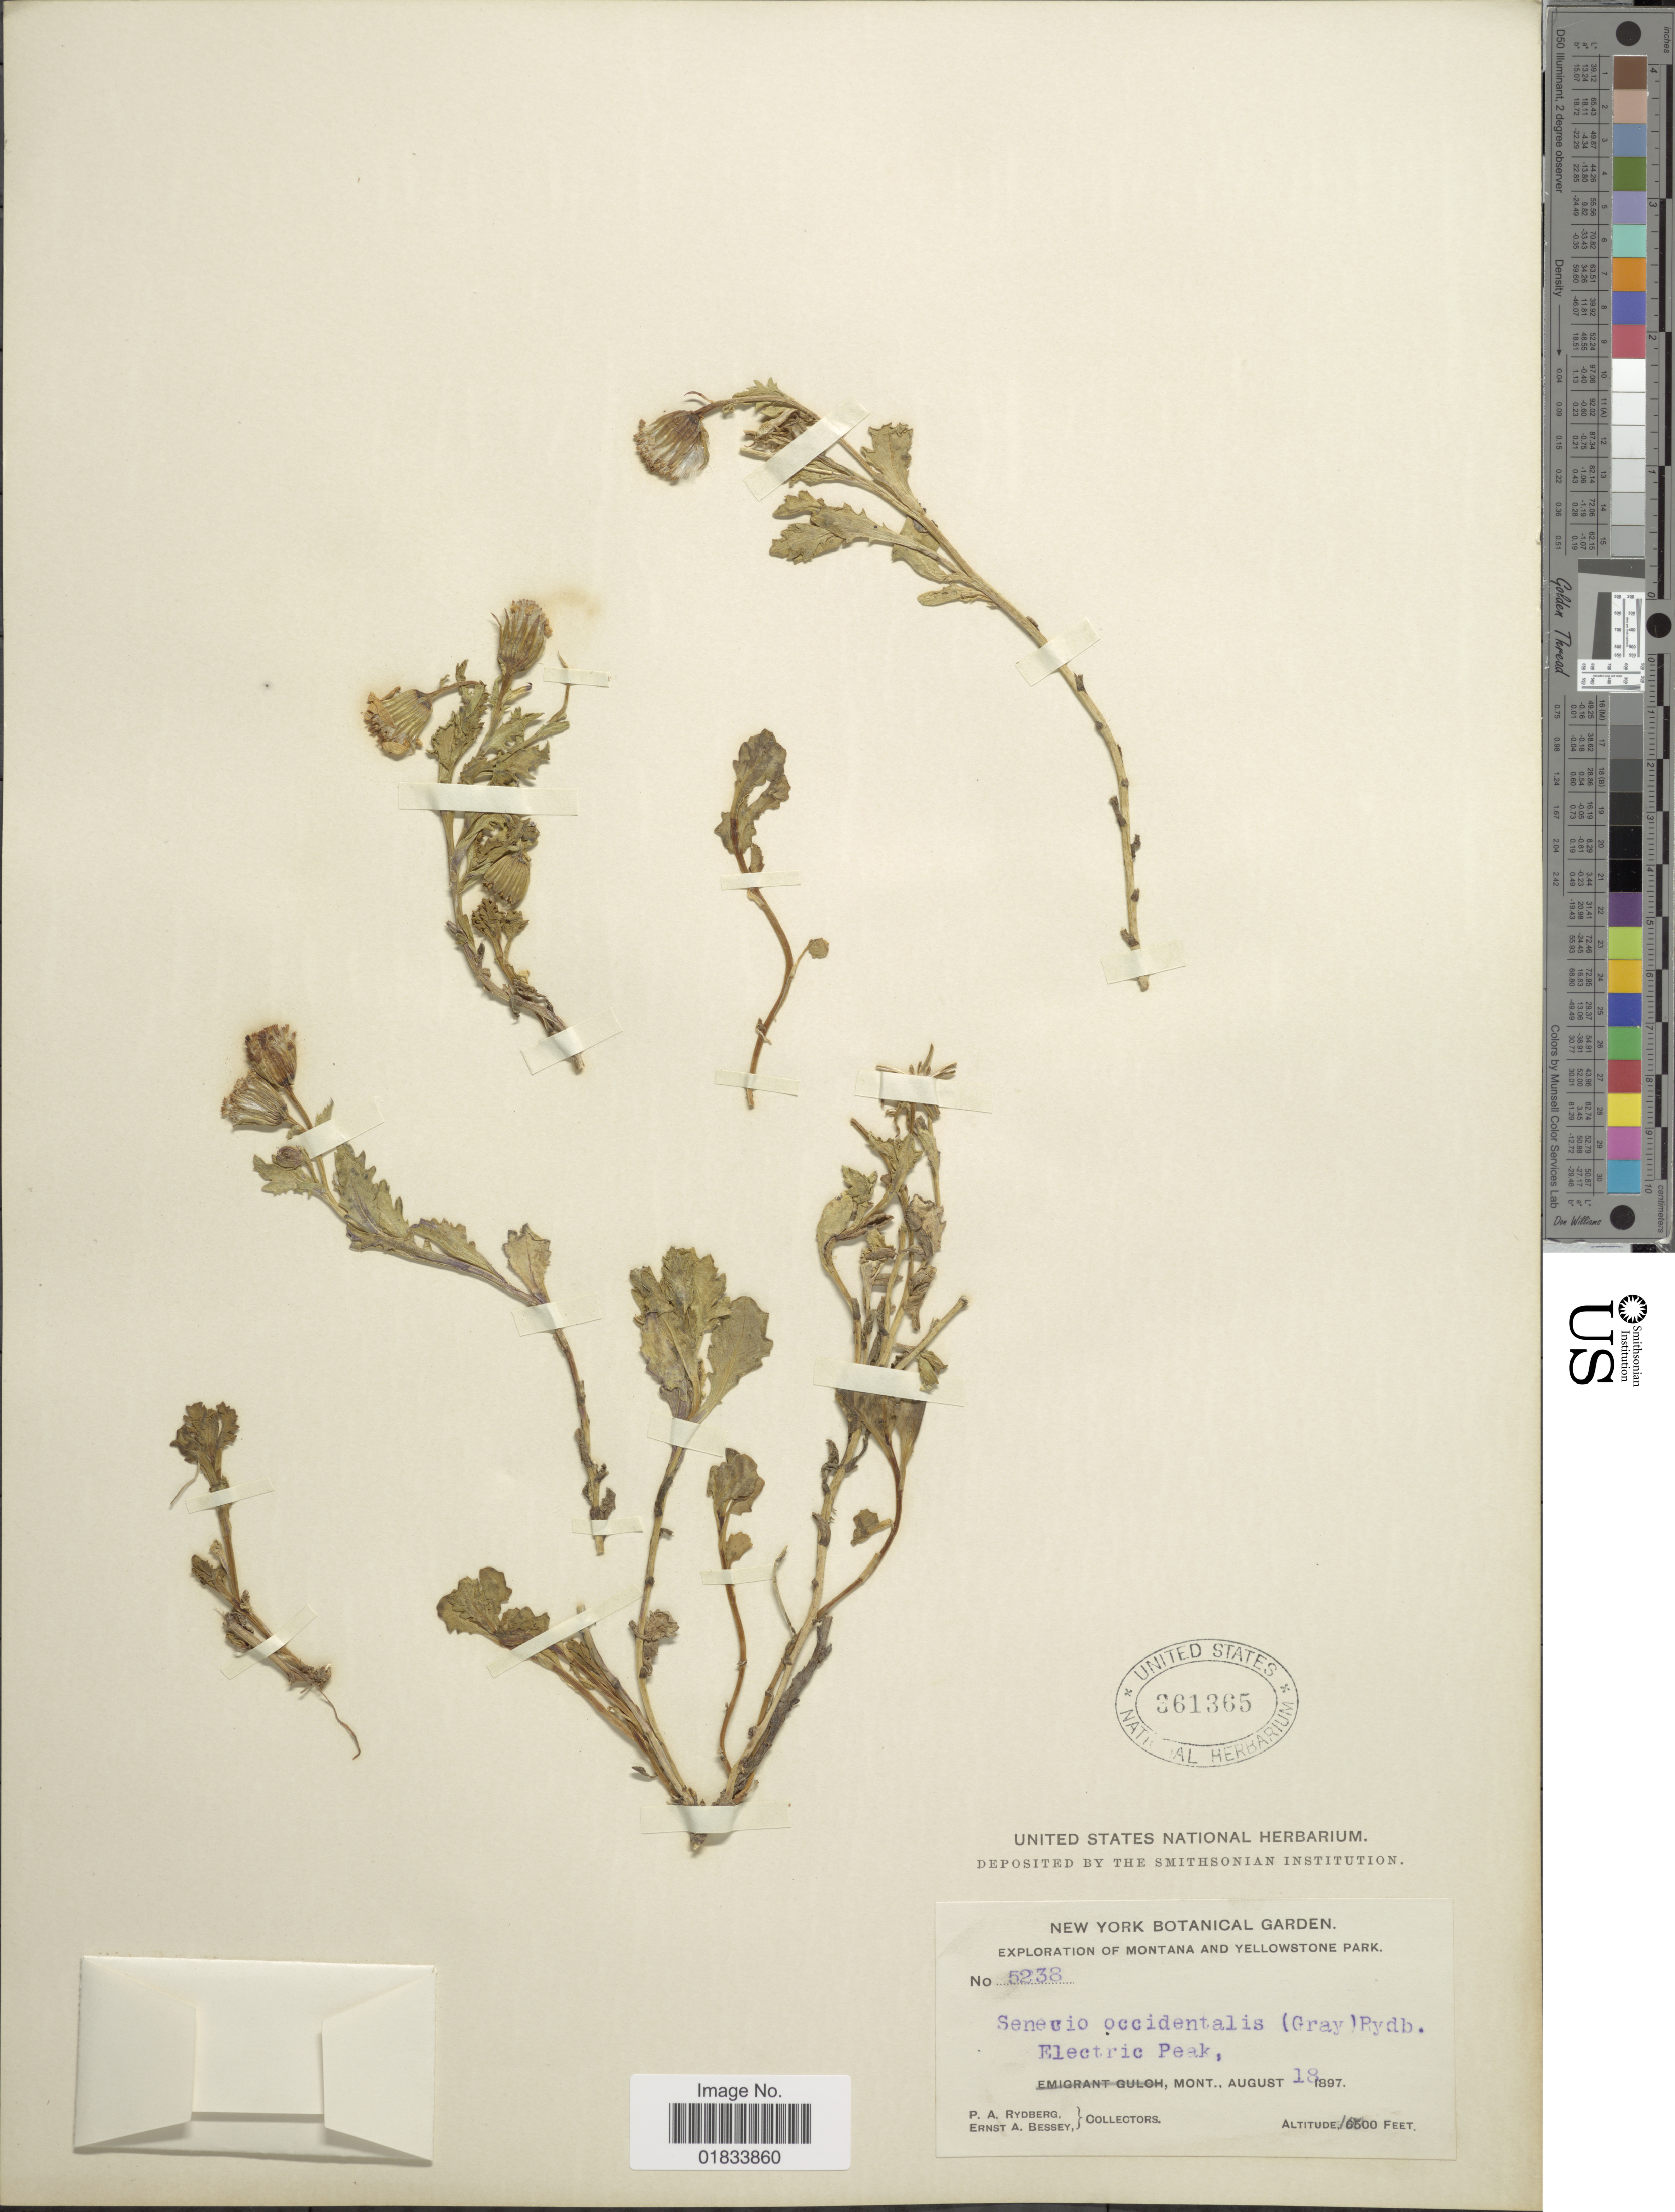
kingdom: Plantae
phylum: Tracheophyta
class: Magnoliopsida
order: Asterales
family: Asteraceae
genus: Senecio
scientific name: Senecio fremontii var. occidentalis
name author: A. Gray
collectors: P. A. Rydberg & E. A. Bessey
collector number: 5238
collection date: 1897-08-18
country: United States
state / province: Montana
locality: Yellowstone Park, Electric Peak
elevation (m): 3200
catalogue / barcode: US 361365